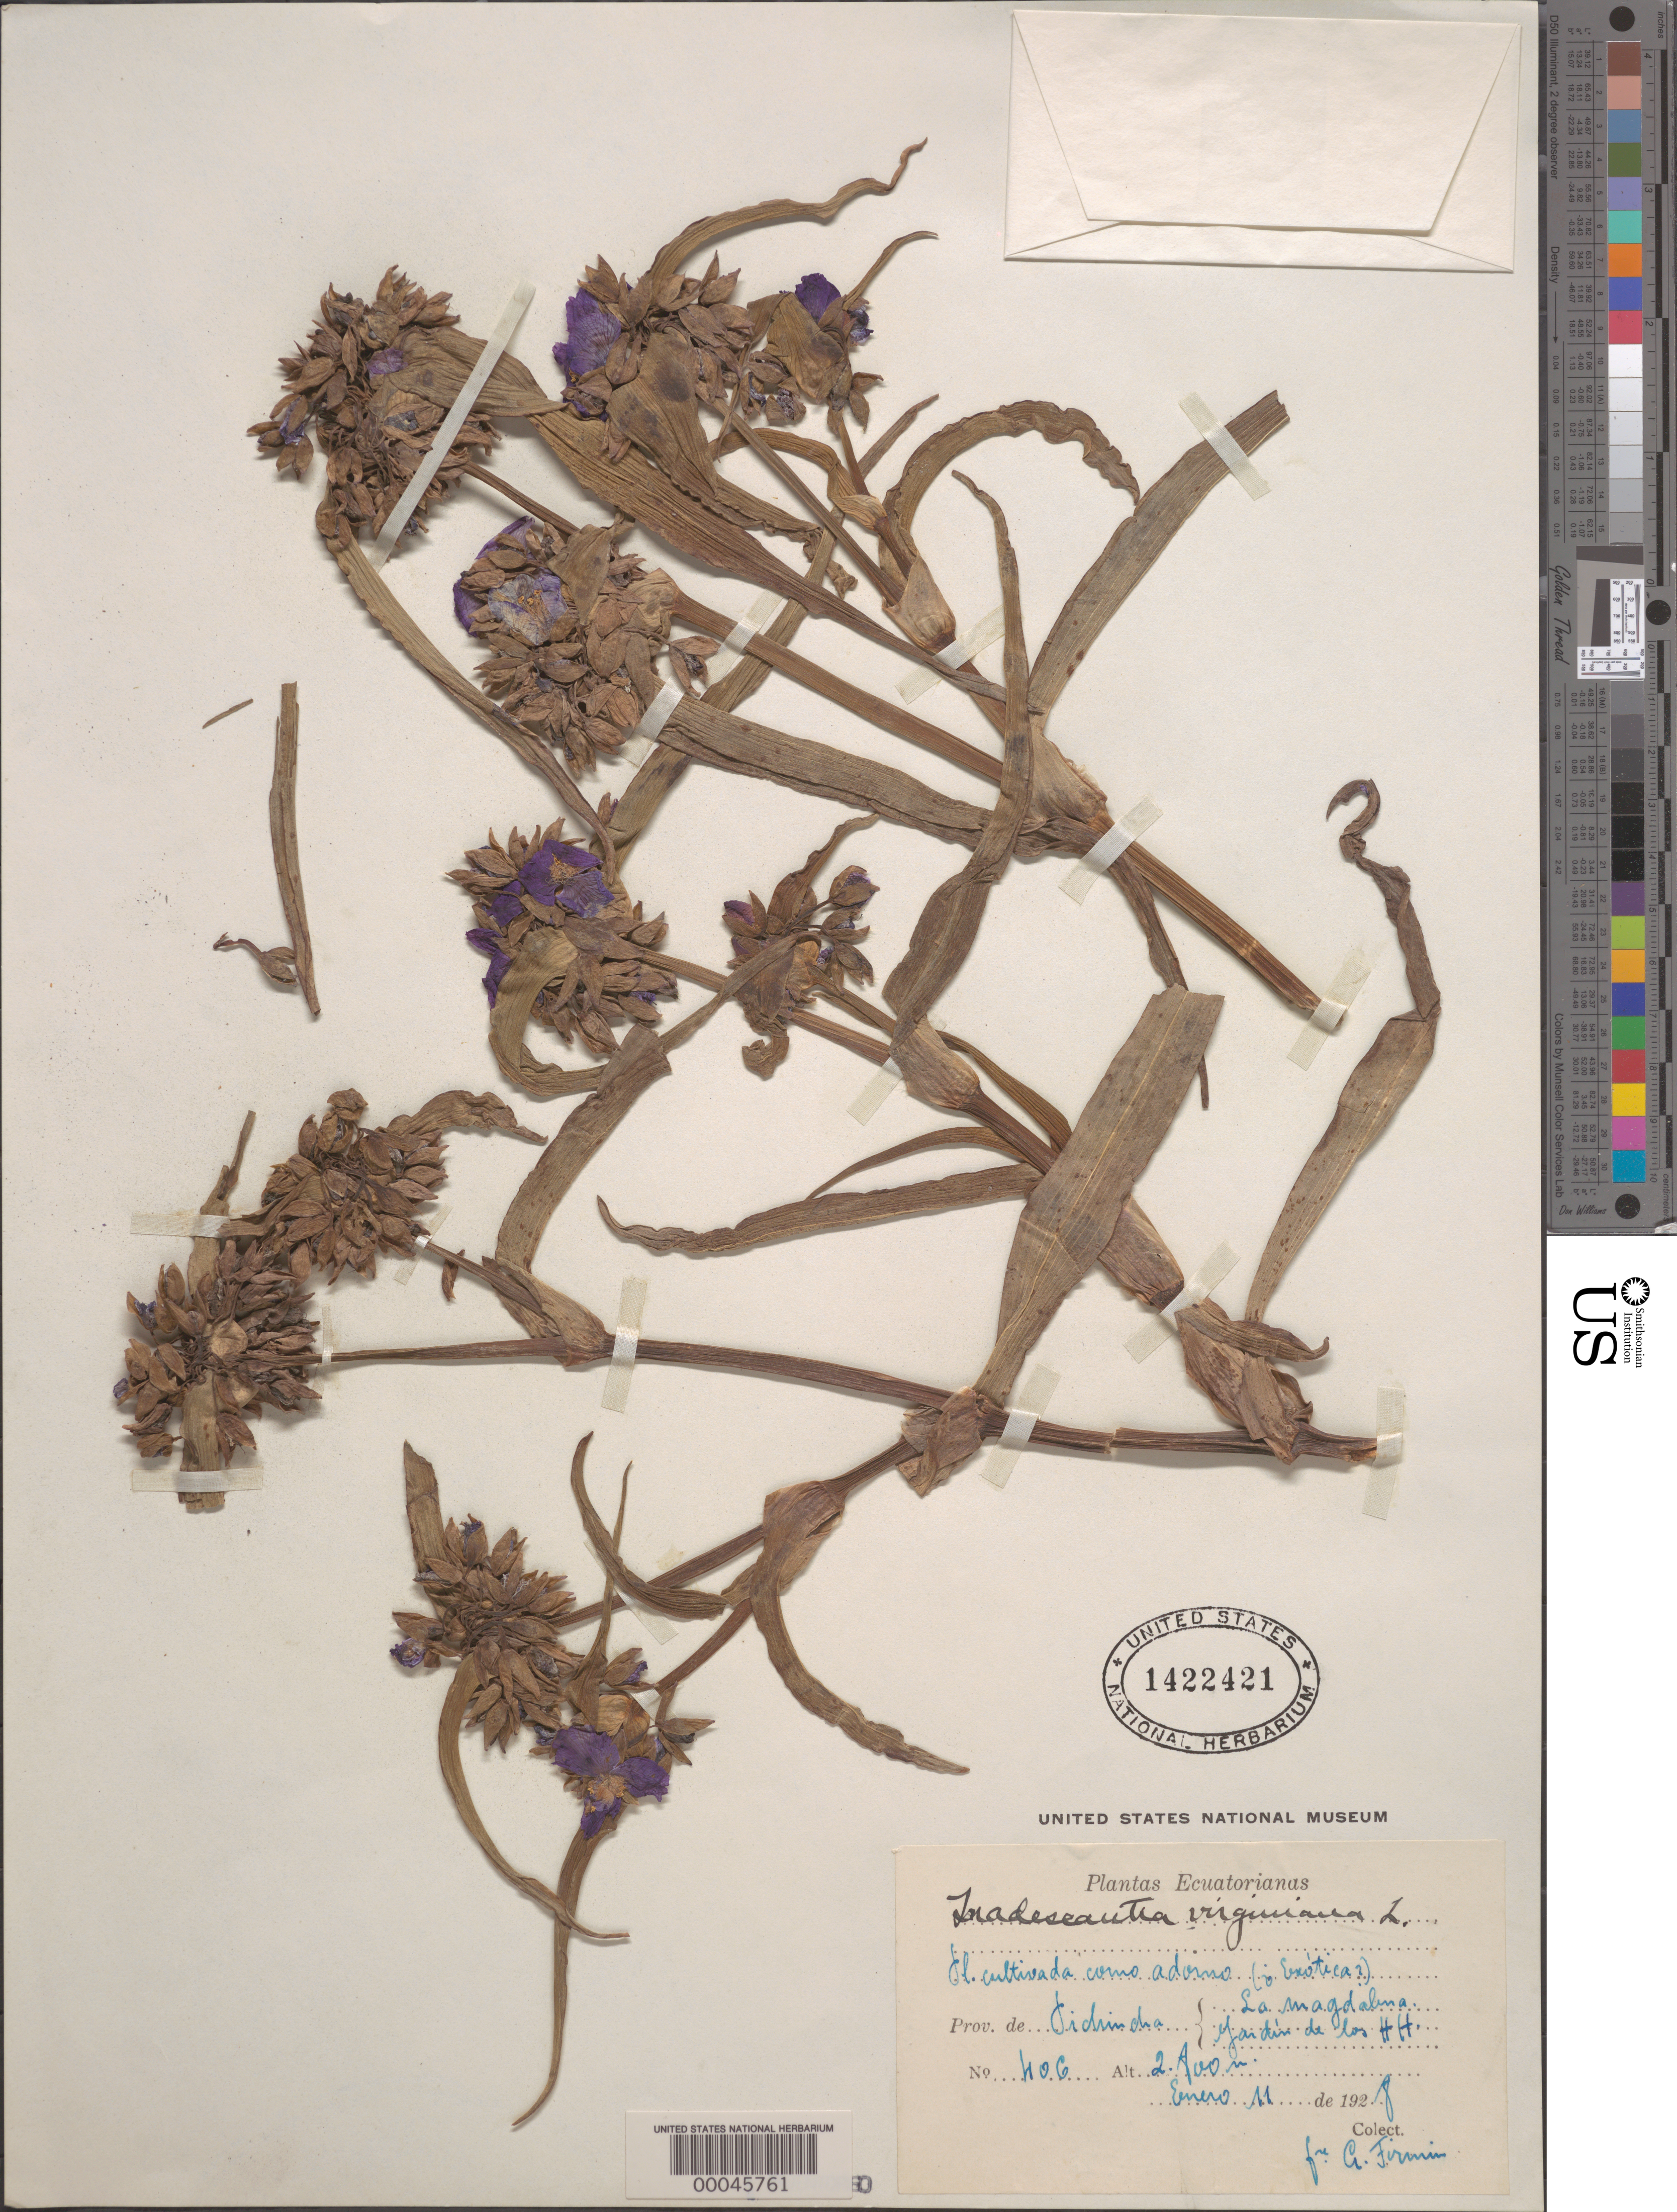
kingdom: Plantae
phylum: Tracheophyta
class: Liliopsida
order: Commelinales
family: Commelinaceae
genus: Tradescantia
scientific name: Tradescantia virginiana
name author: L.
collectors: A. Firmin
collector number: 406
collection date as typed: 11 Jan 1928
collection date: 1928-01-11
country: Ecuador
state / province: Pichincha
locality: La Magdalena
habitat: Gardin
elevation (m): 2700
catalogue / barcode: US 1422421